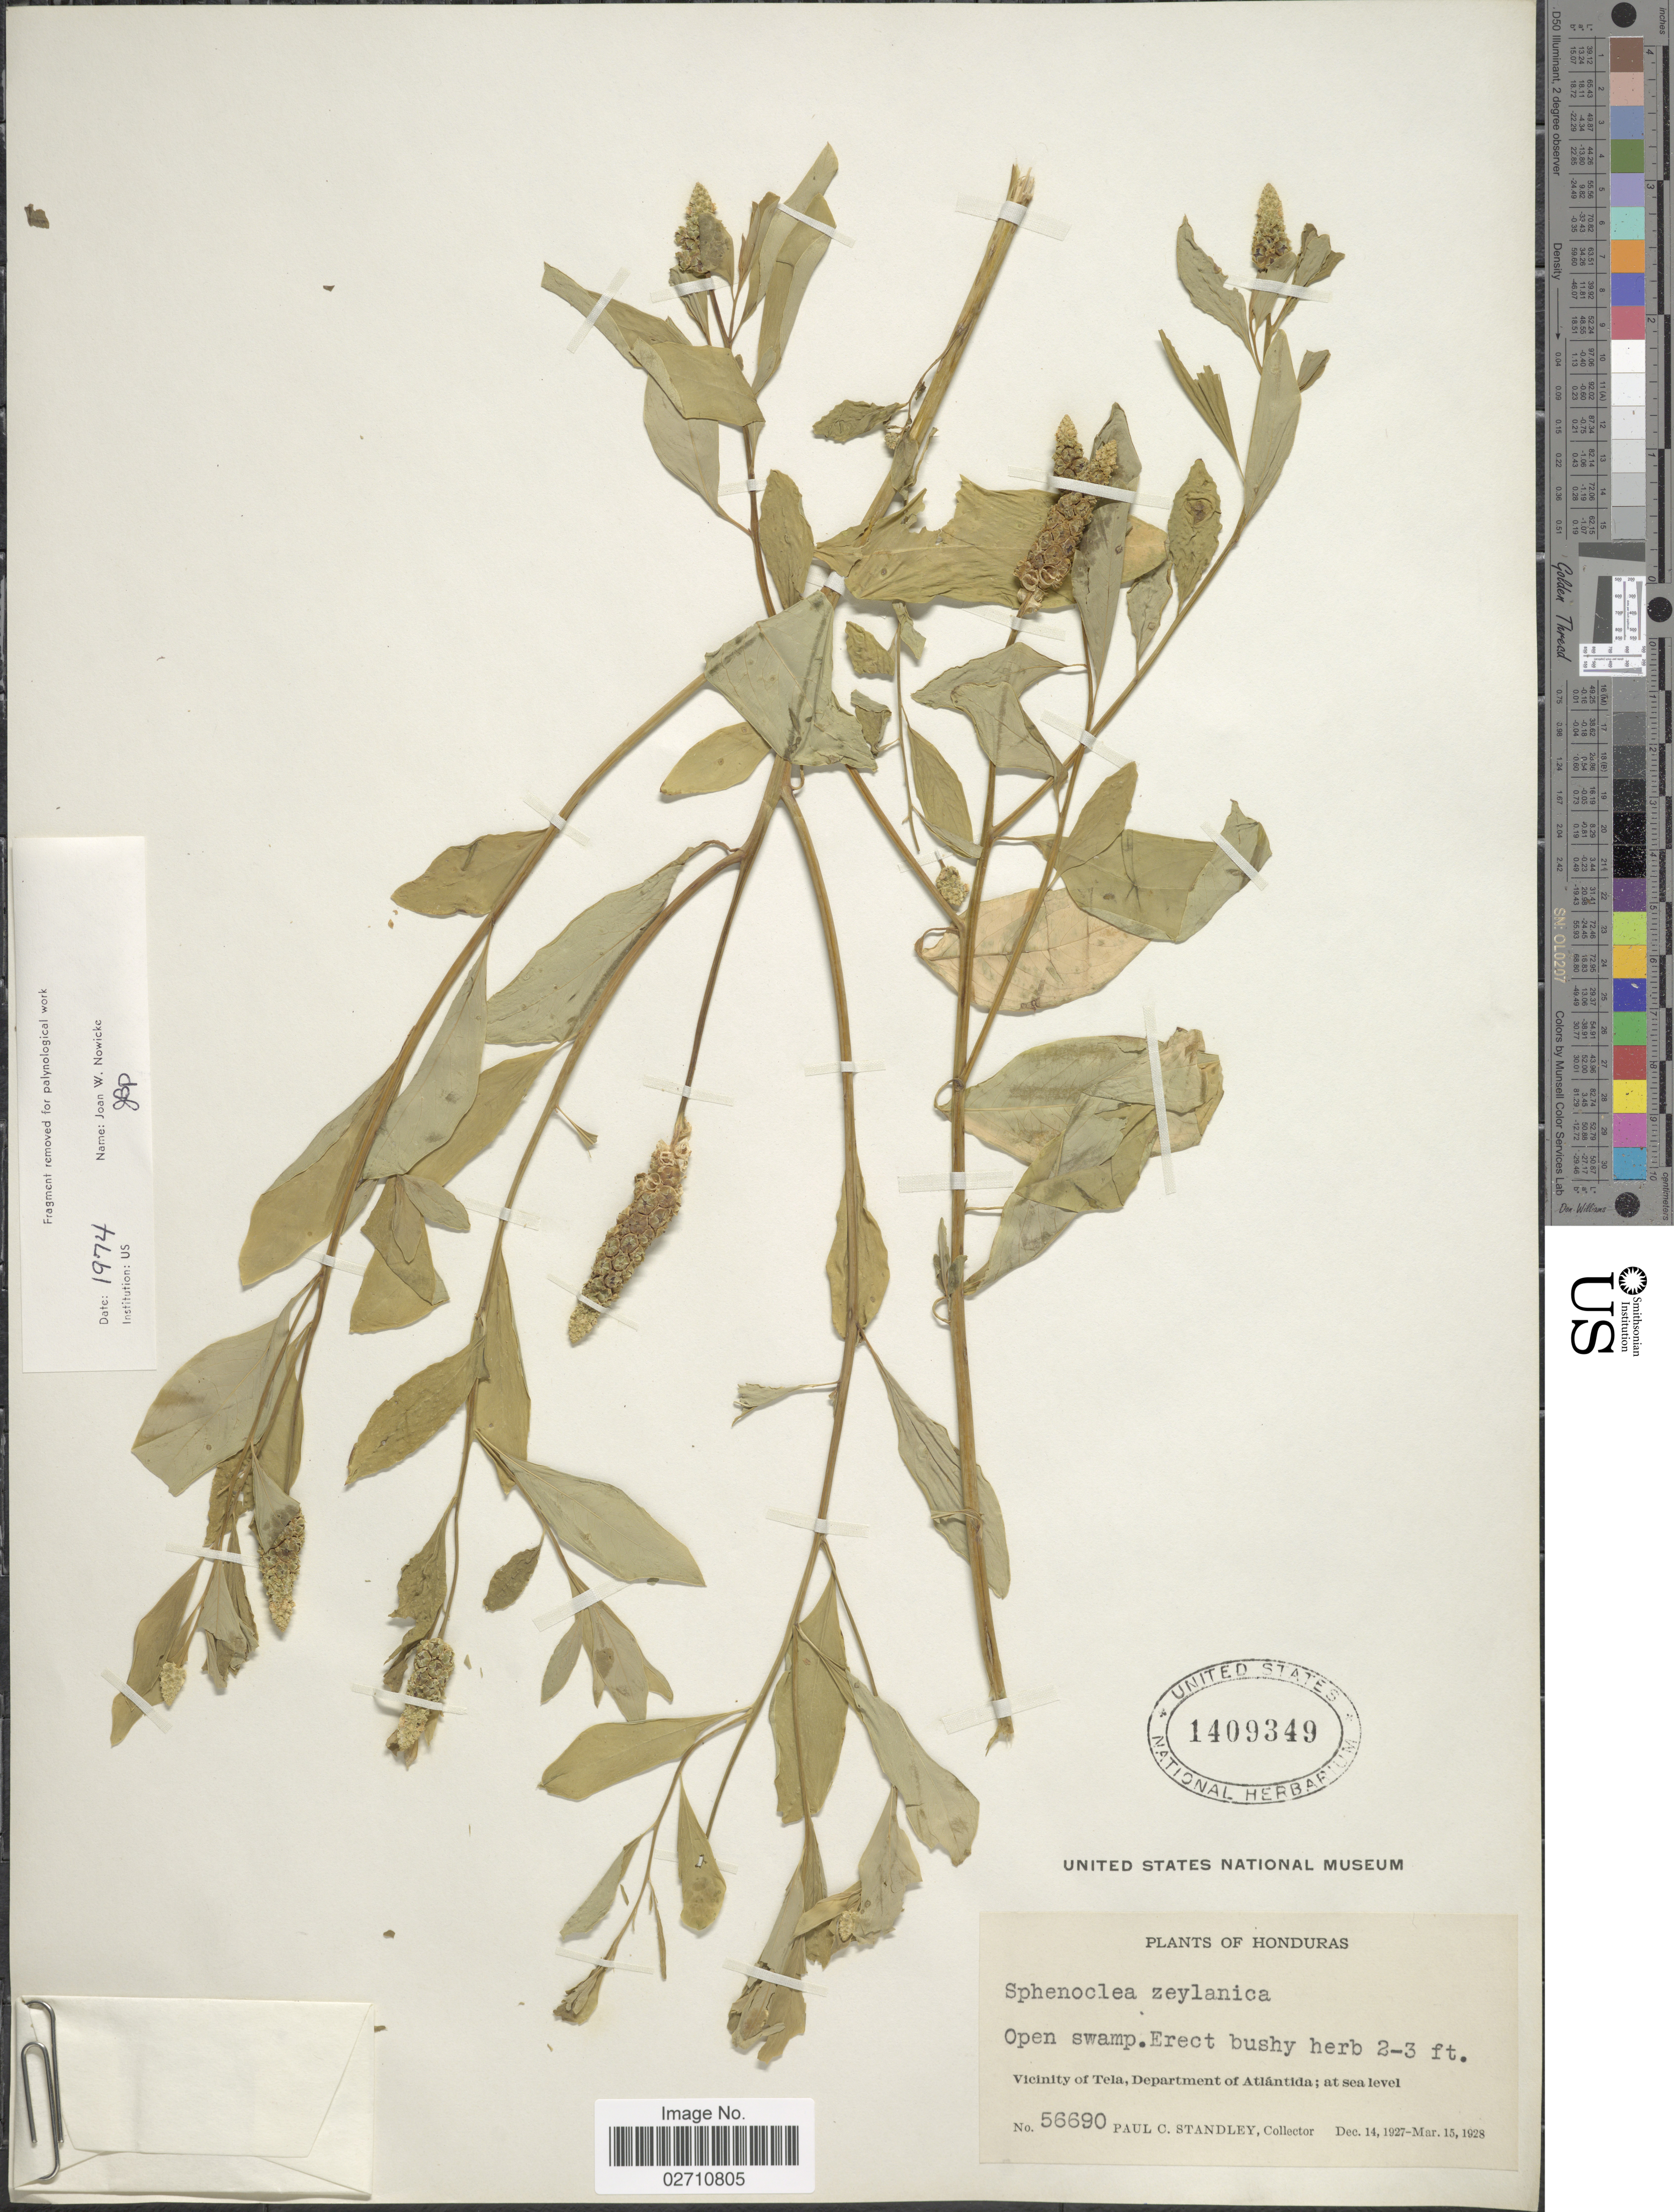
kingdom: Plantae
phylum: Tracheophyta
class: Magnoliopsida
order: Solanales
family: Sphenocleaceae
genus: Sphenoclea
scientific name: Sphenoclea zeylanica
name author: Gaertn.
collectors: P. C. Standley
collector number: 56690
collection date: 1927-12-14/1928-03-15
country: Honduras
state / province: Atlántida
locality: Vicinity of Tela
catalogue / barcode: US 1409349